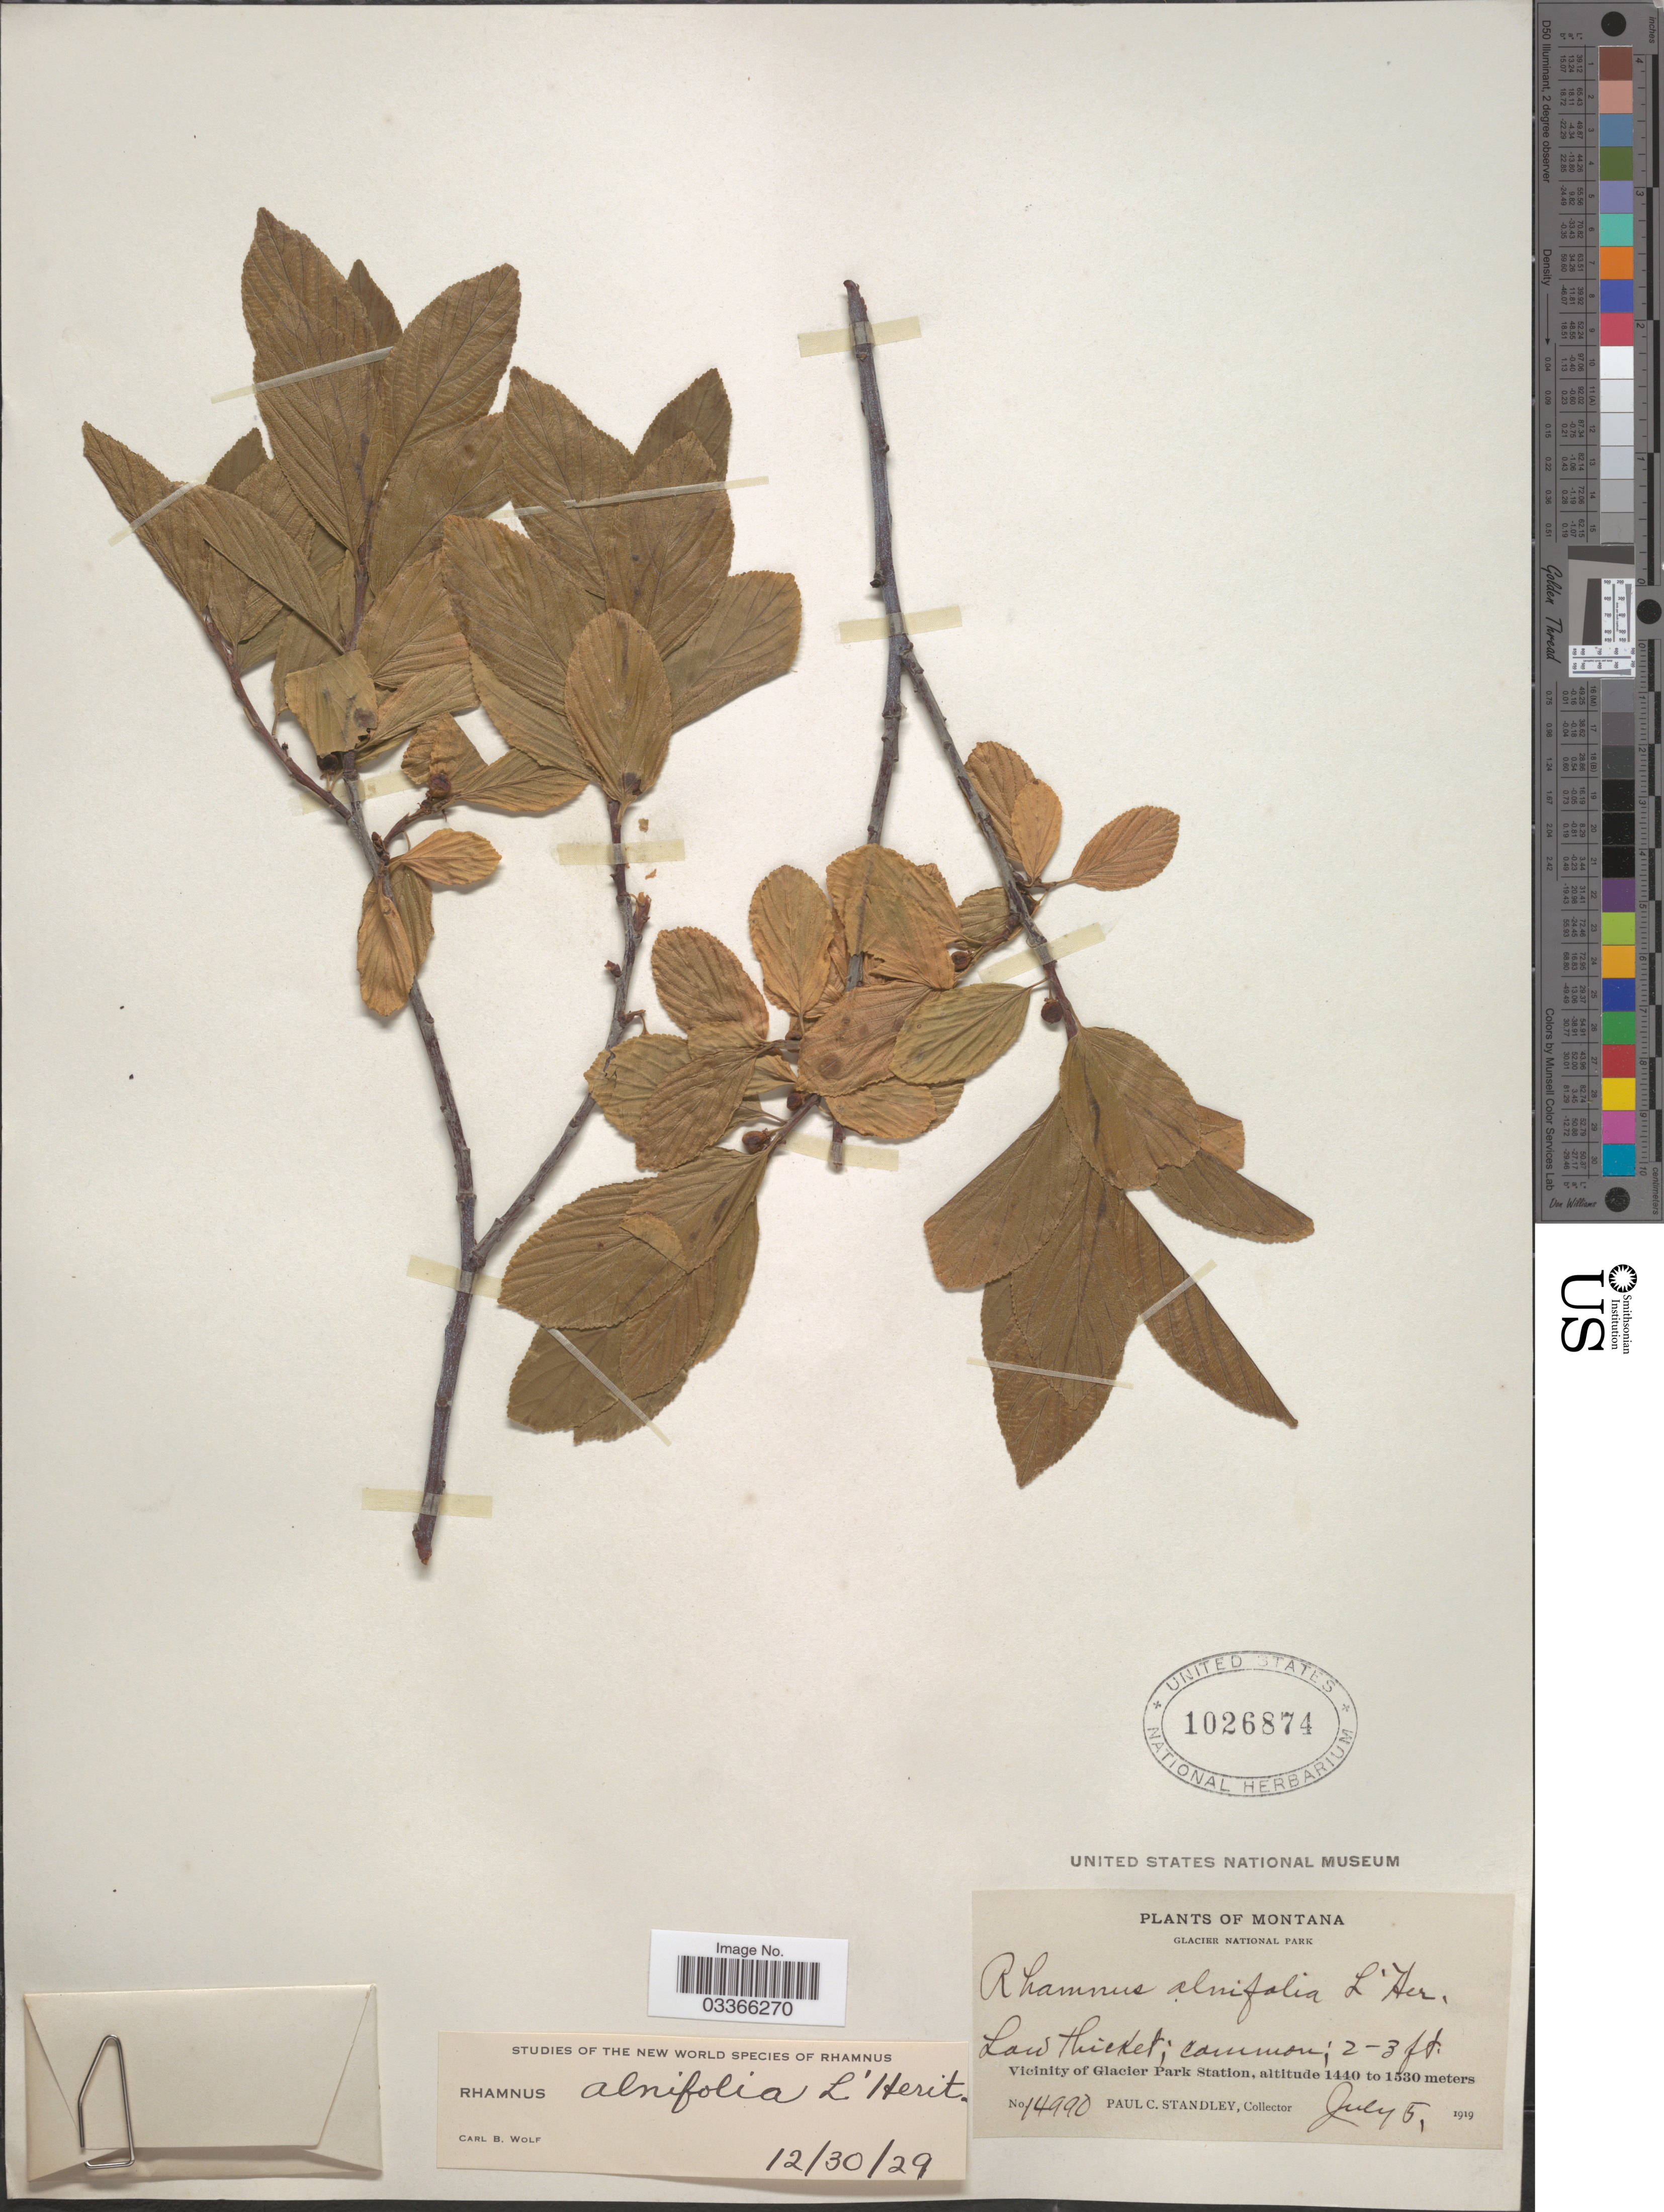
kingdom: Plantae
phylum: Tracheophyta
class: Magnoliopsida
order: Rosales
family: Rhamnaceae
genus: Rhamnus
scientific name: Rhamnus alnifolia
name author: L'Hér.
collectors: P. C. Standley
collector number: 14990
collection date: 1919-07-05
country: United States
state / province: Montana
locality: Glacier National Park, Vicinity of Glacier Park Station.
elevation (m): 1440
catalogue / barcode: US 1026874